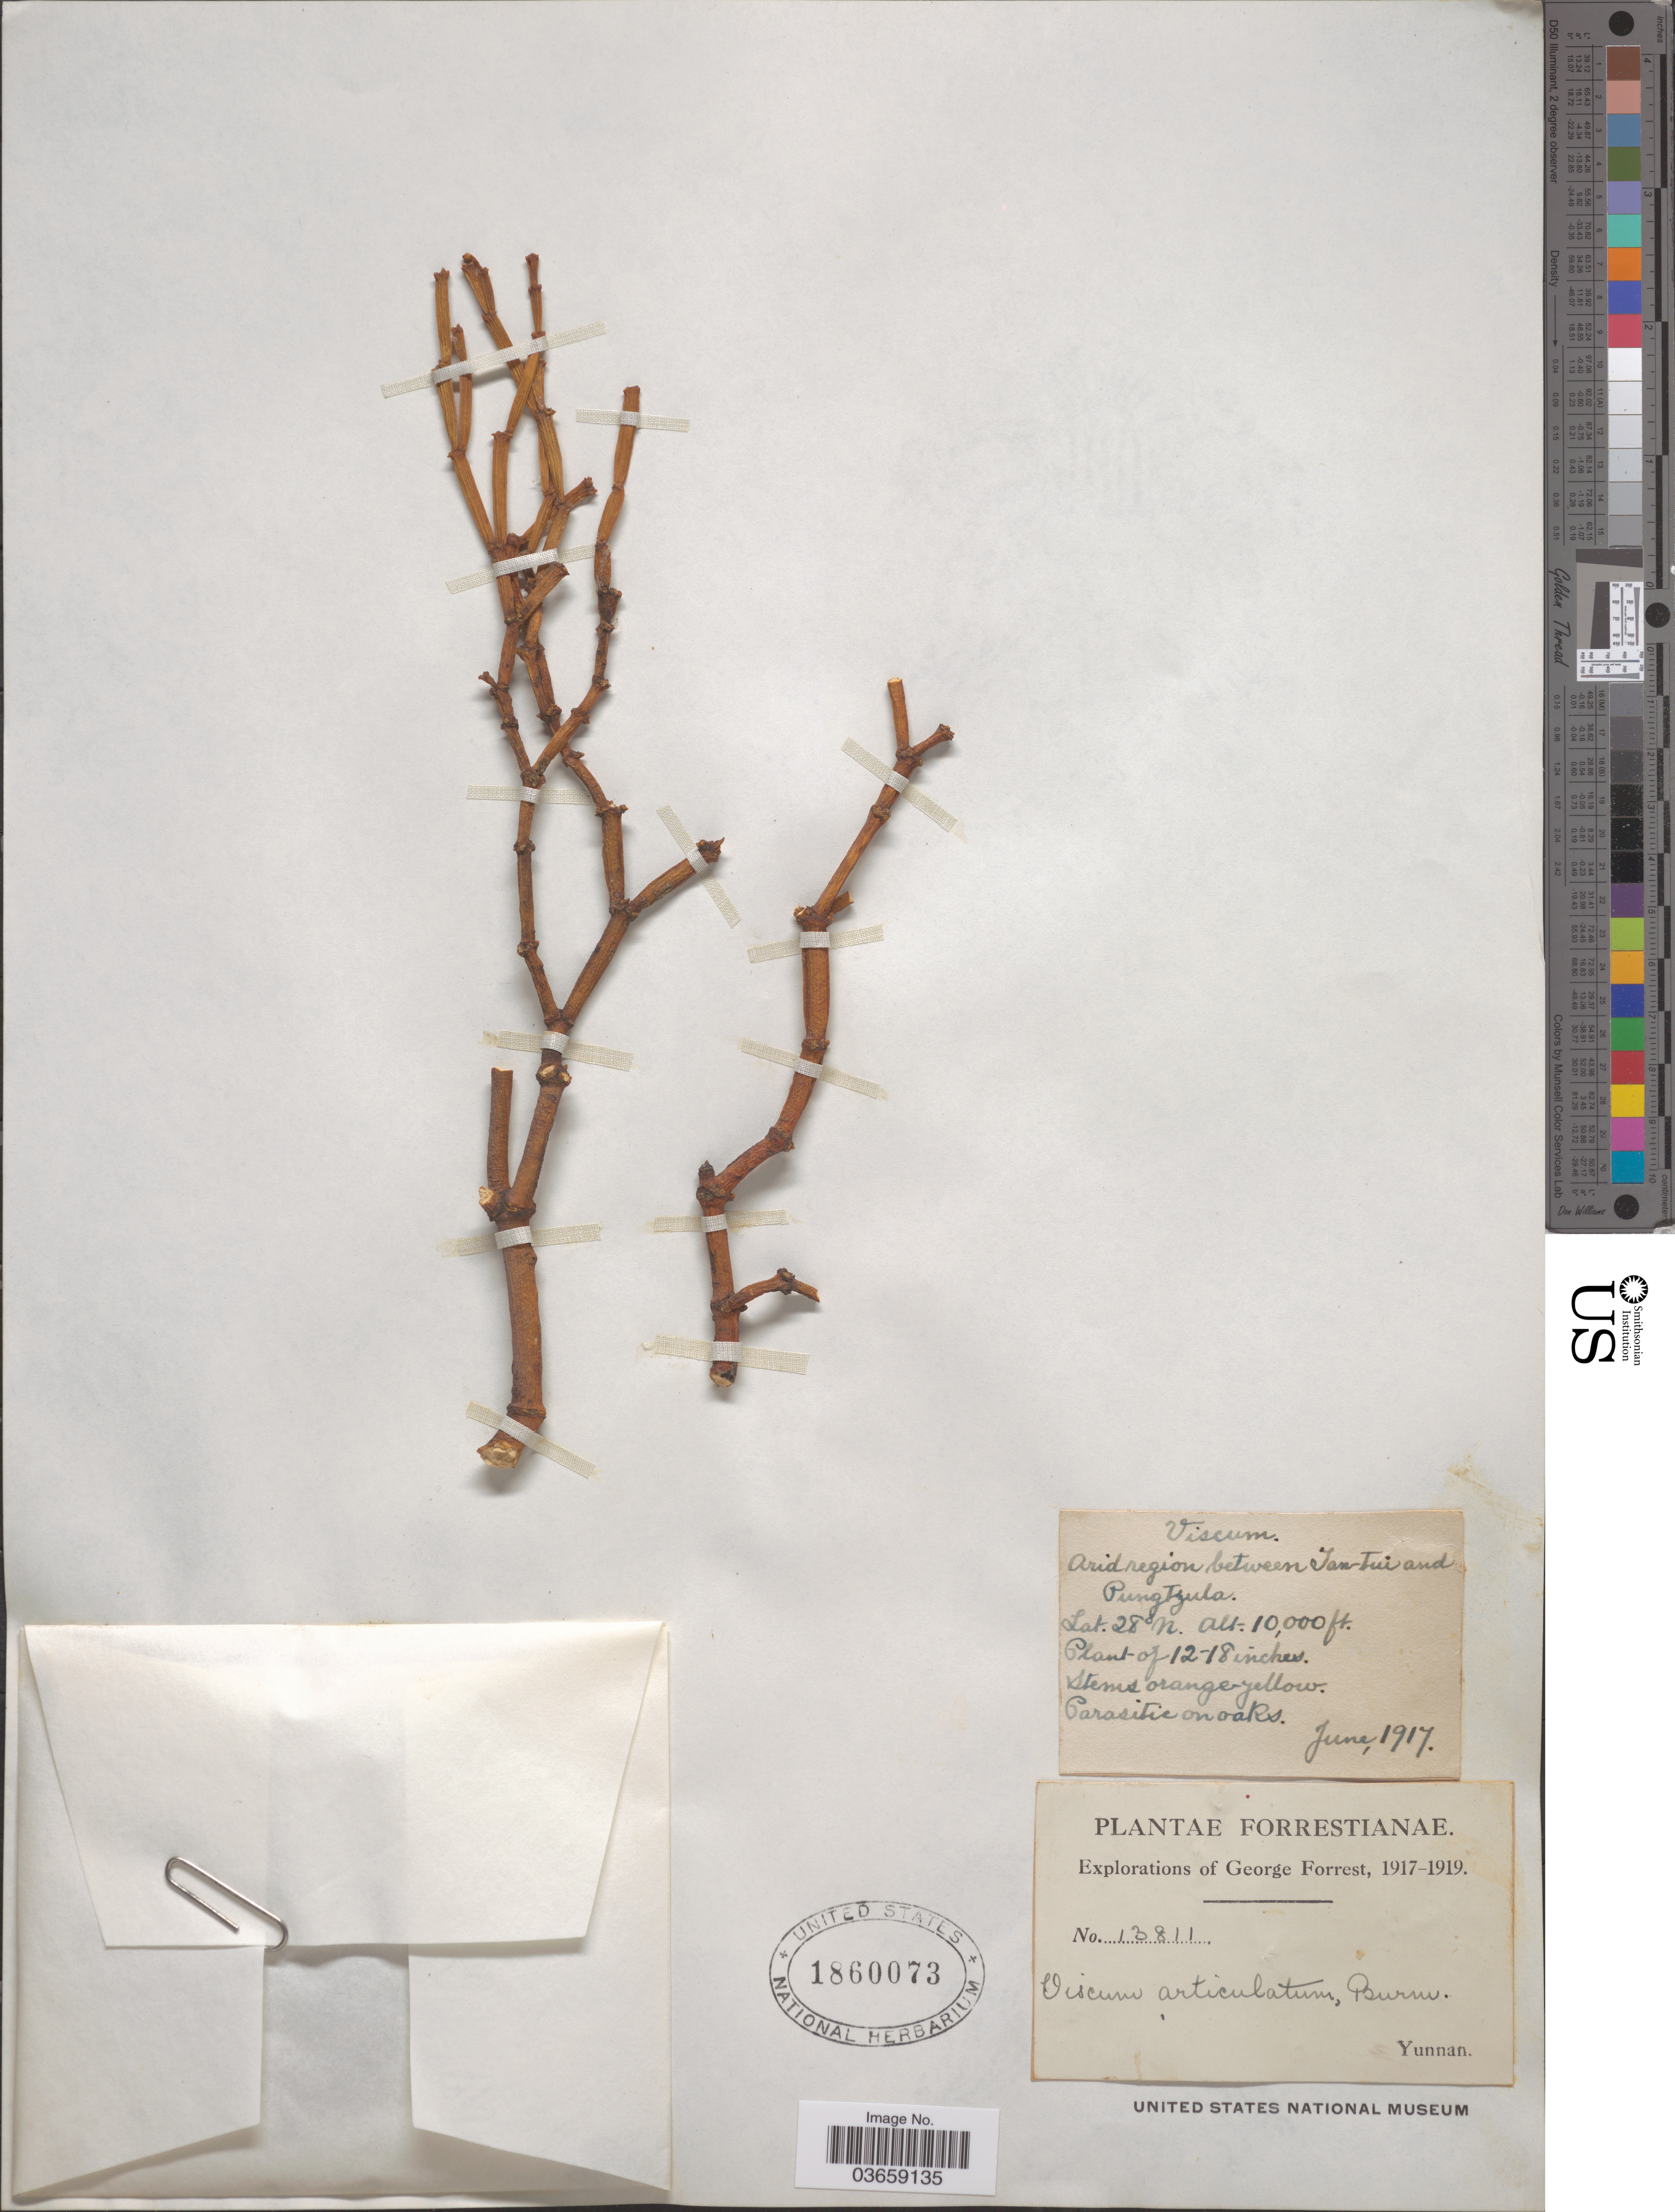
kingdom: Plantae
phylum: Tracheophyta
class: Magnoliopsida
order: Santalales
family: Viscaceae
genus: Viscum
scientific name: Viscum articulatum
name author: Burm. f.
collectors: G. Forrest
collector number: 13811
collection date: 1917-06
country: China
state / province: Yunnan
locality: Arid region between San-Tui and Pungtzula.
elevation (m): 3048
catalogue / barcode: US 1860073